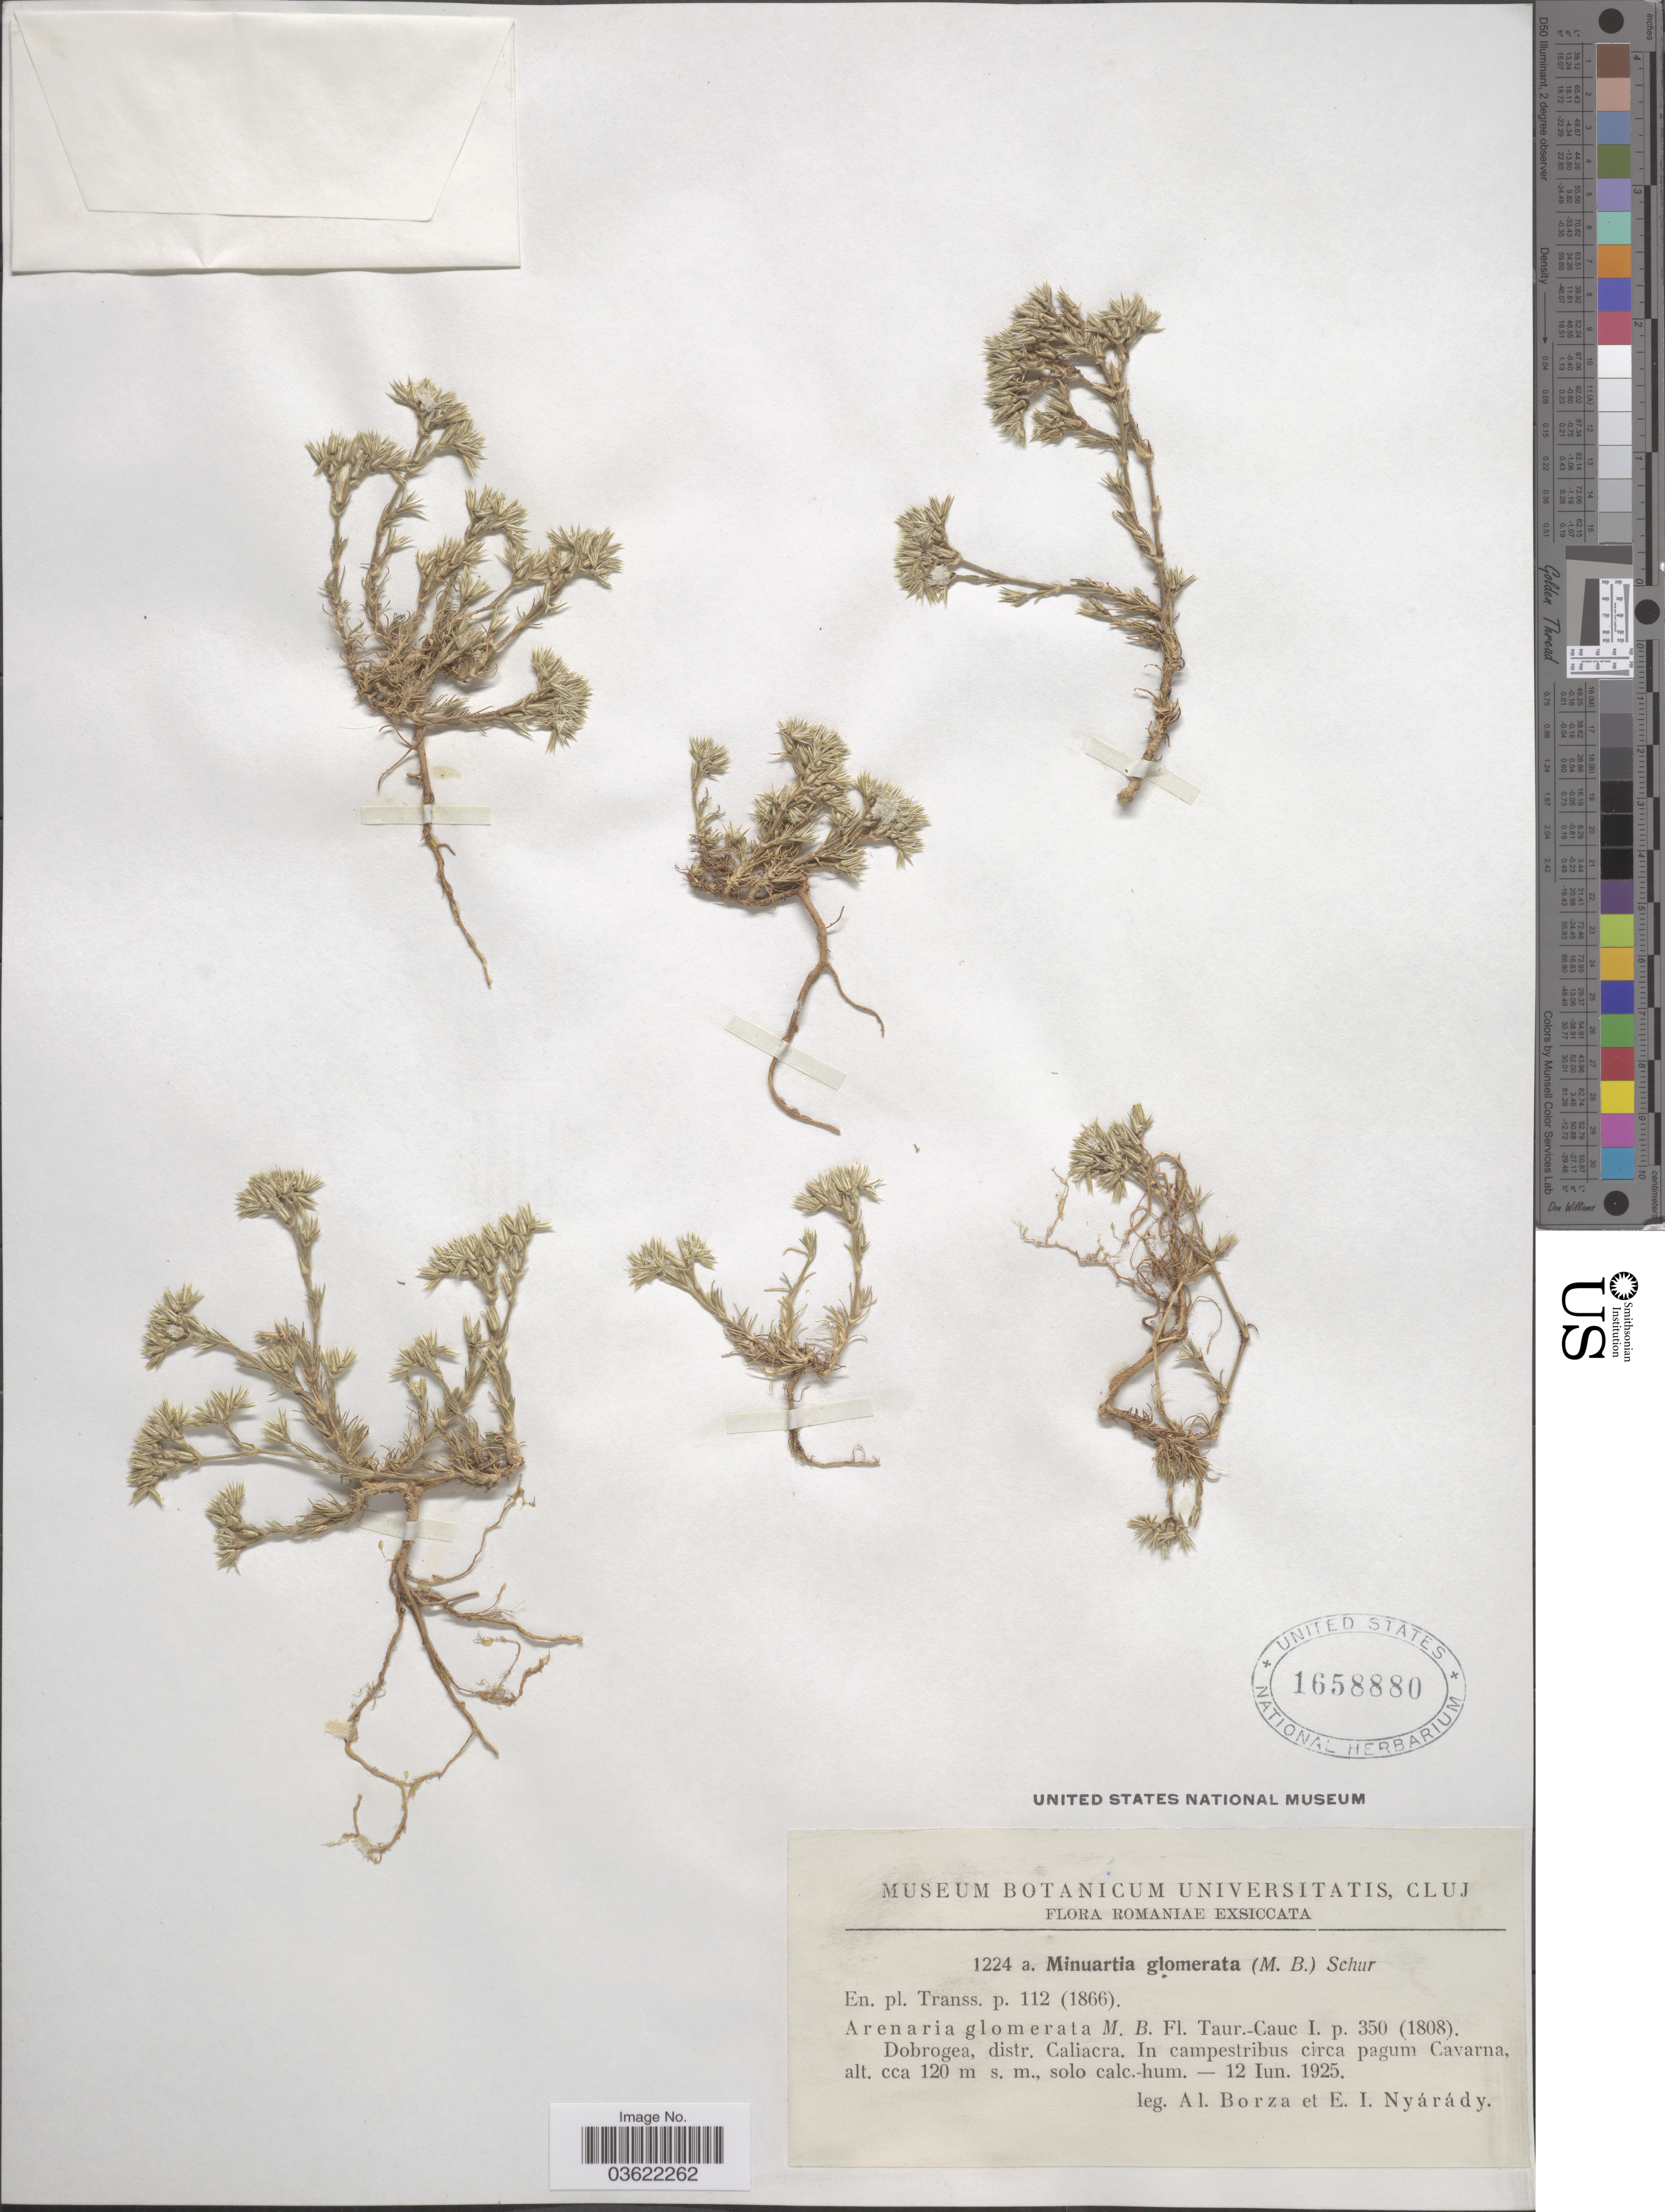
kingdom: Plantae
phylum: Tracheophyta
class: Magnoliopsida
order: Caryophyllales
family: Caryophyllaceae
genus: Arenaria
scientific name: Arenaria glomerata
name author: M. Bieb.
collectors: A. Borza & E. Nyárády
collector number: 1224 a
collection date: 1925-06-12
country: Romania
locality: Dobrogea, distr. Caliacra. In campestribus circa pagum Cavarna.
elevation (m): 120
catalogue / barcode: US 1658880